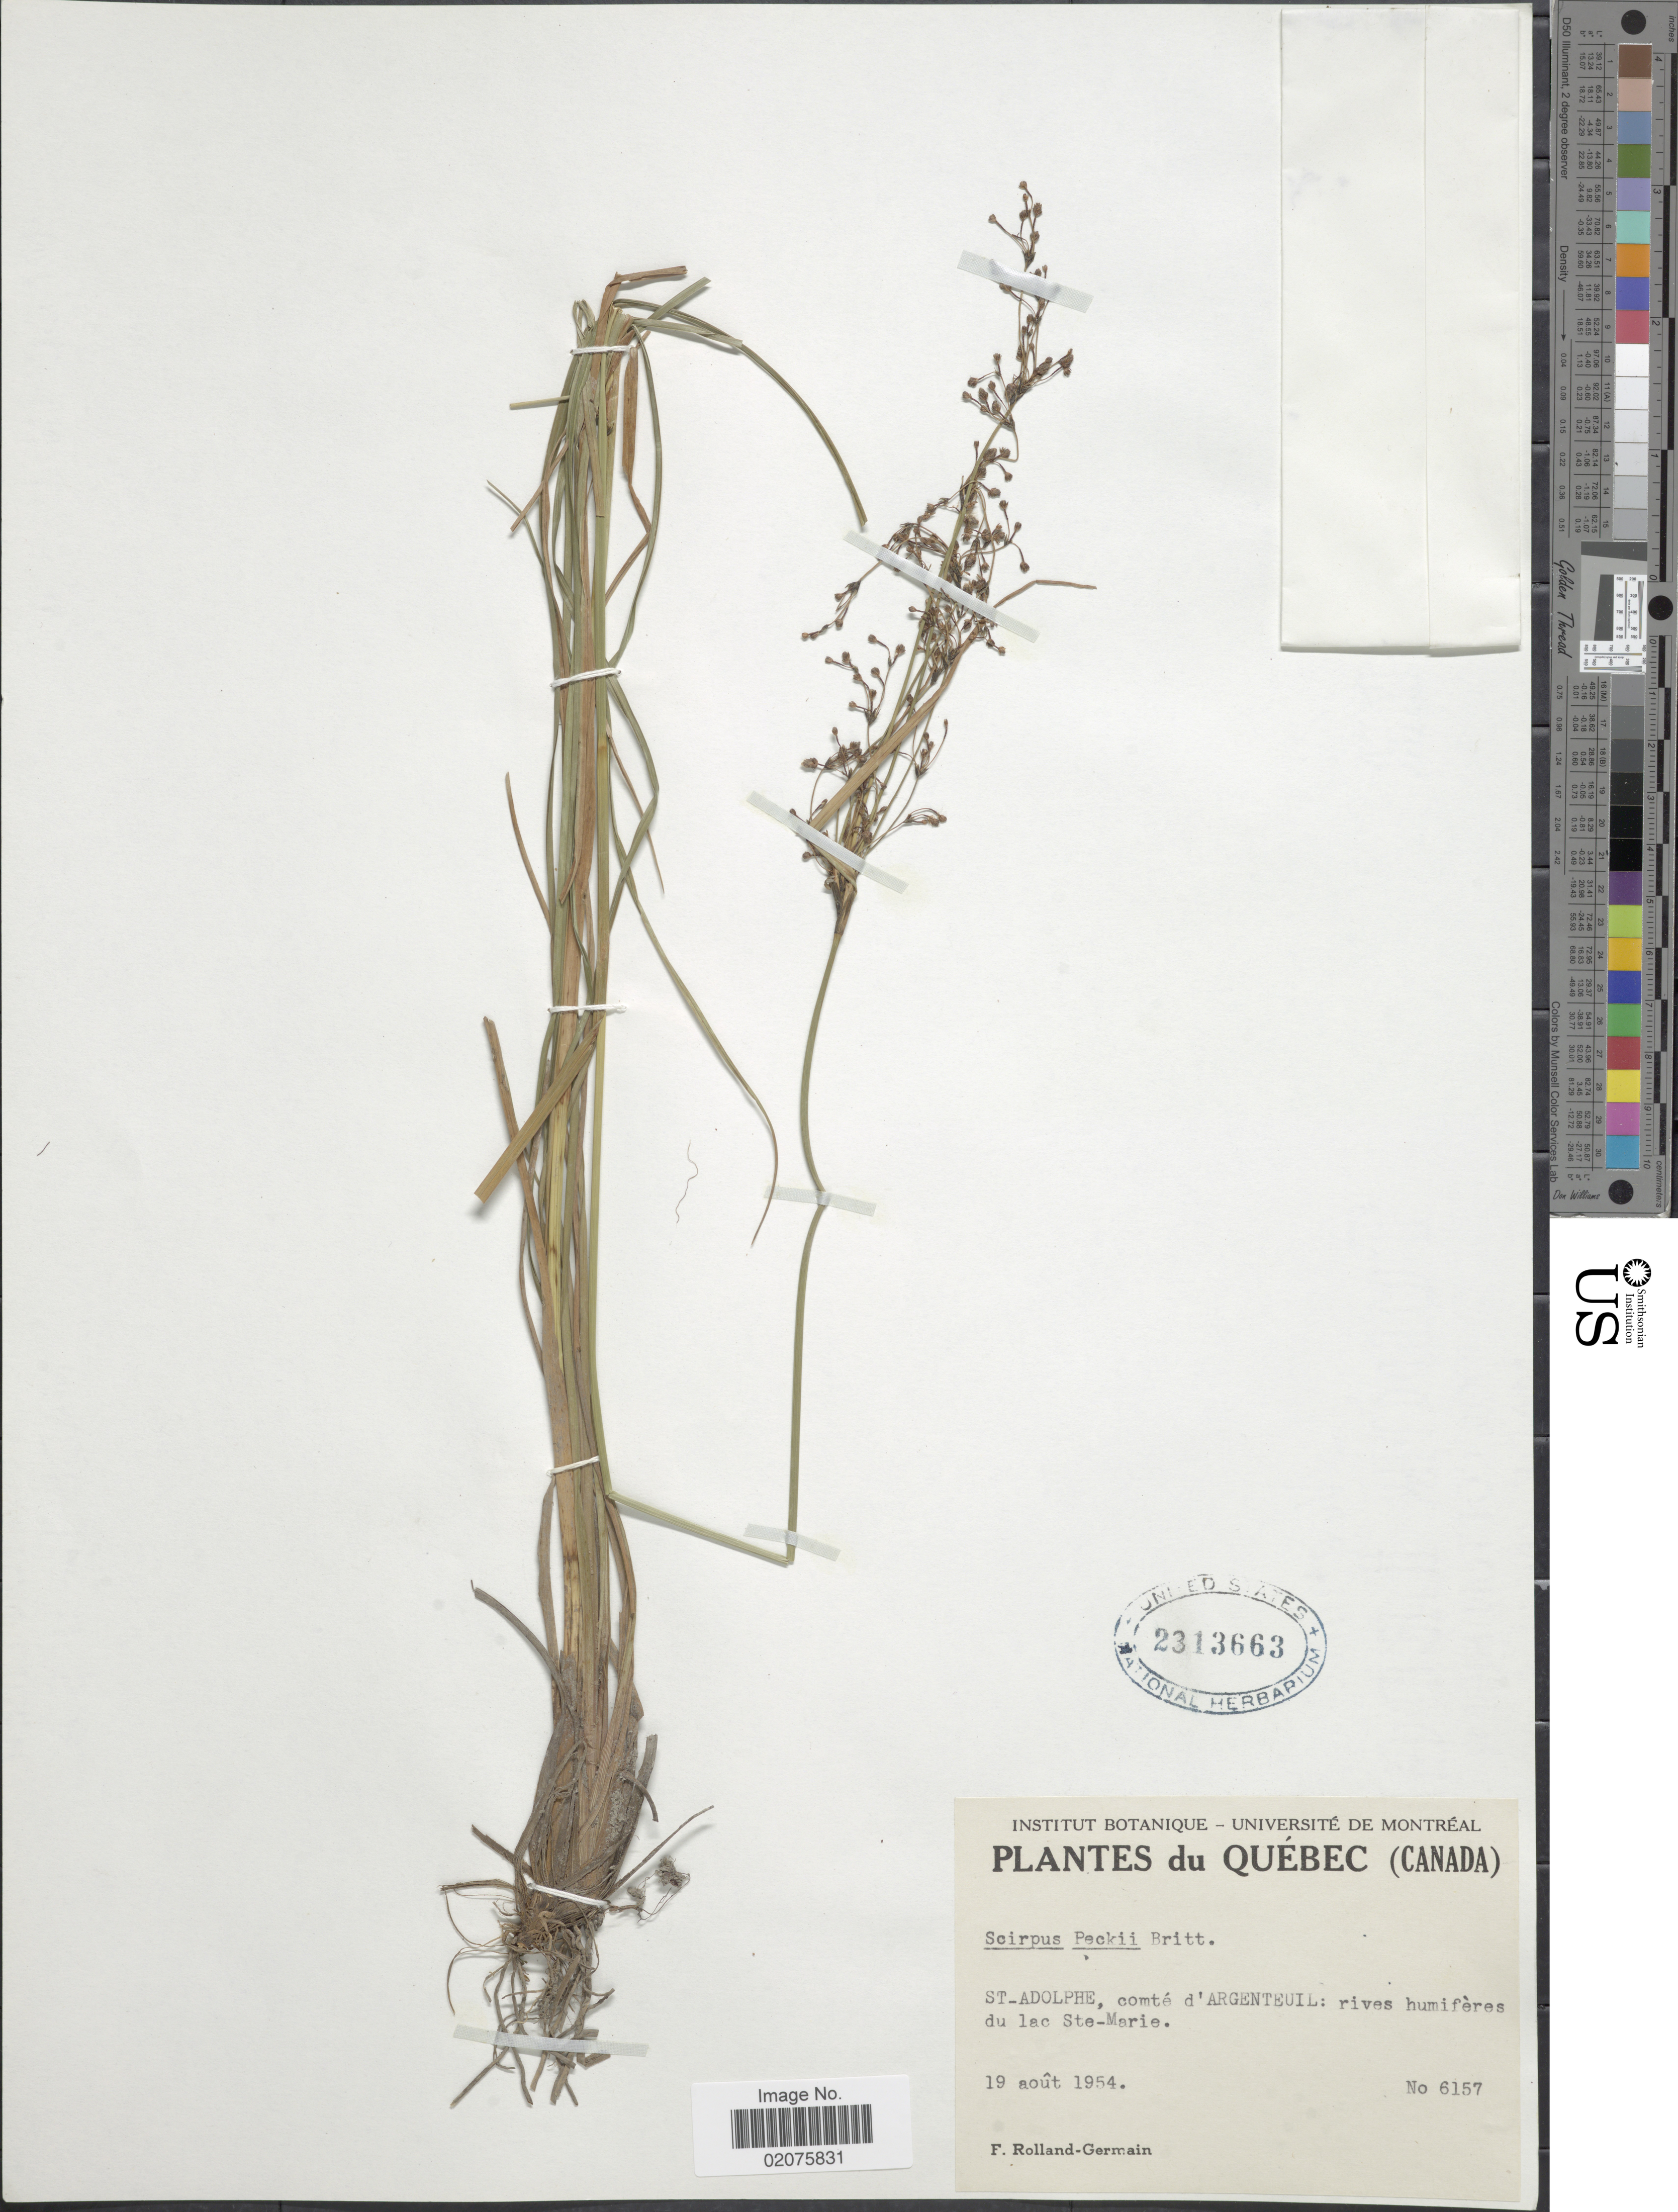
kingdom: Plantae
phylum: Tracheophyta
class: Liliopsida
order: Poales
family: Cyperaceae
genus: Scirpus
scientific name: Scirpus x peckii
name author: Britton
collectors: Rolland-Germain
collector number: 6157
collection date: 1954-08-19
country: Canada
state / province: Quebec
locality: St_Adolphe, comte d'Argenteuil: rives humiferes du lac Ste-Marie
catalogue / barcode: US 2313663